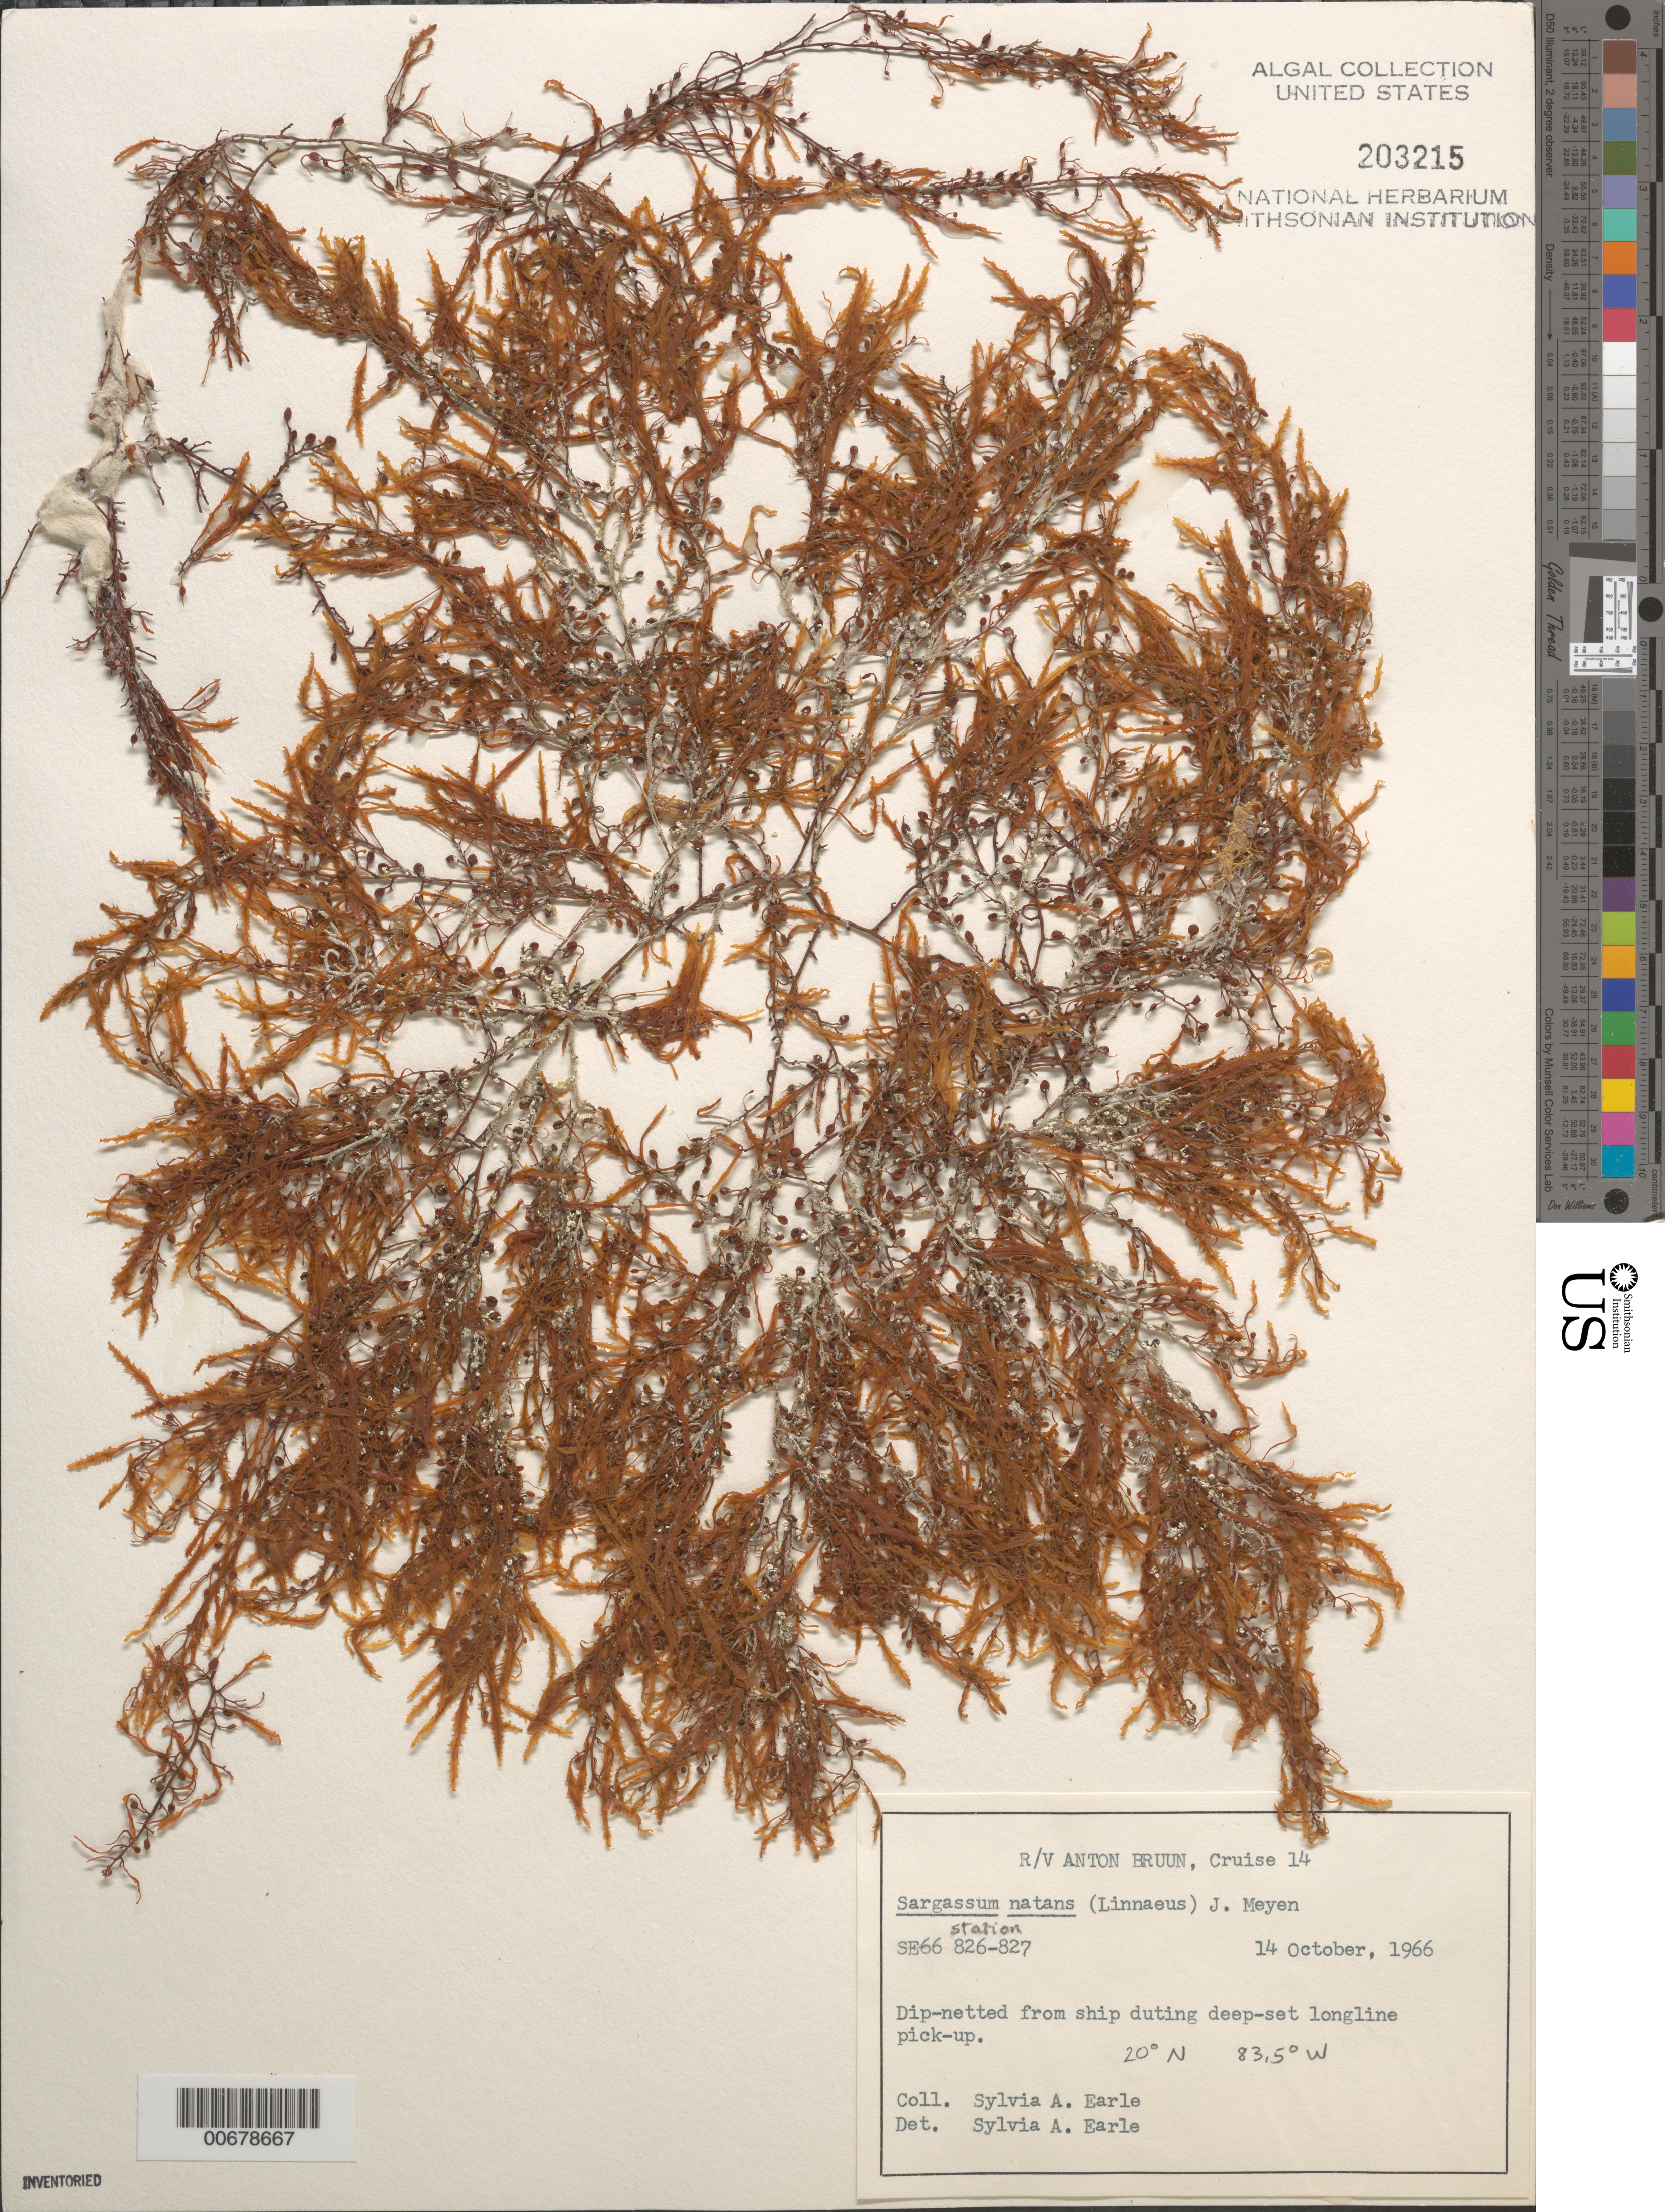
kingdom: Chromista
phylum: Ochrophyta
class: Phaeophyceae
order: Fucales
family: Sargassaceae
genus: Sargassum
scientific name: Sargassum natans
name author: (L.) Gaillon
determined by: Earle, S. A.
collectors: S. A. Earle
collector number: SE 65826-827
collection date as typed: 14 Oct 1966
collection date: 1966-10-14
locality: Caribbean Sea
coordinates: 20 N, 83.5 W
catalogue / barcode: US 203215